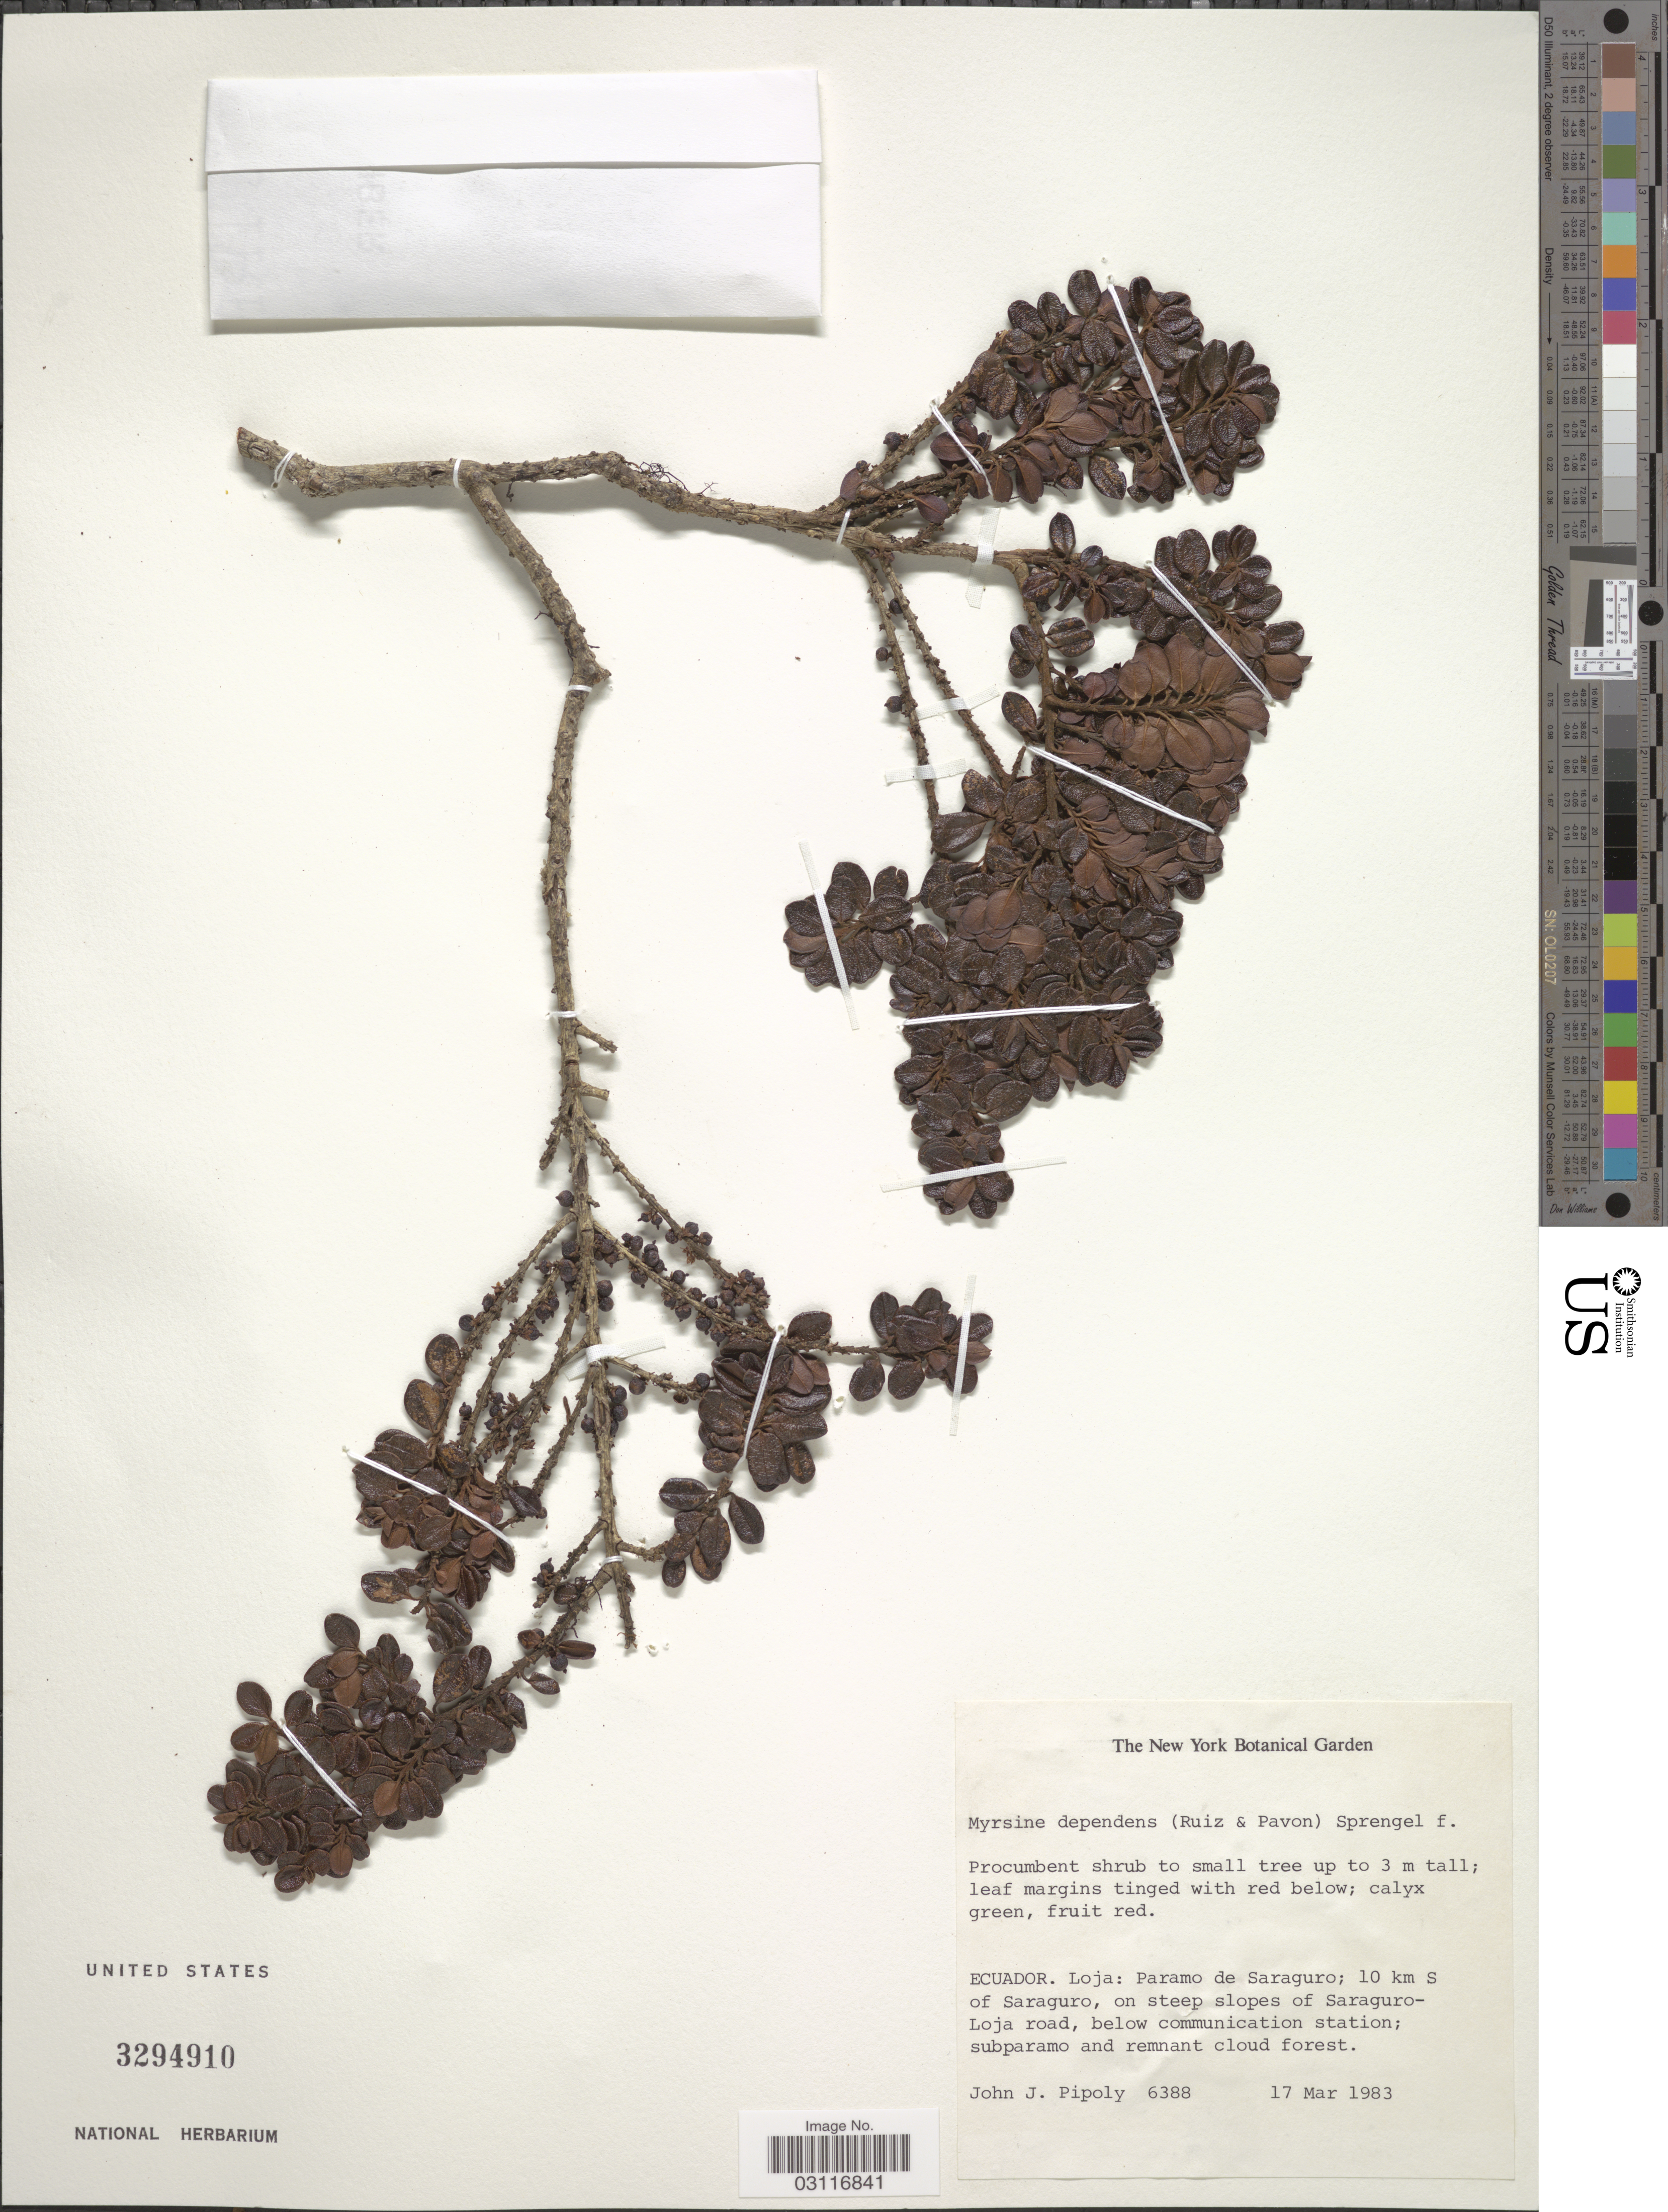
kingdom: Plantae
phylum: Tracheophyta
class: Magnoliopsida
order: Ericales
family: Primulaceae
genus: Myrsine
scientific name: Myrsine dependens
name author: (Ruiz & Pav.) Spreng.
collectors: J. J. Pipoly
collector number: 6388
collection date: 1983-03-17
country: Ecuador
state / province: Loja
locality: Paramo de Saraguro; 10 km S of Saraguro, on steep slopes of Saraguro-Loja road, below communication station.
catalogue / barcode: US 3294910